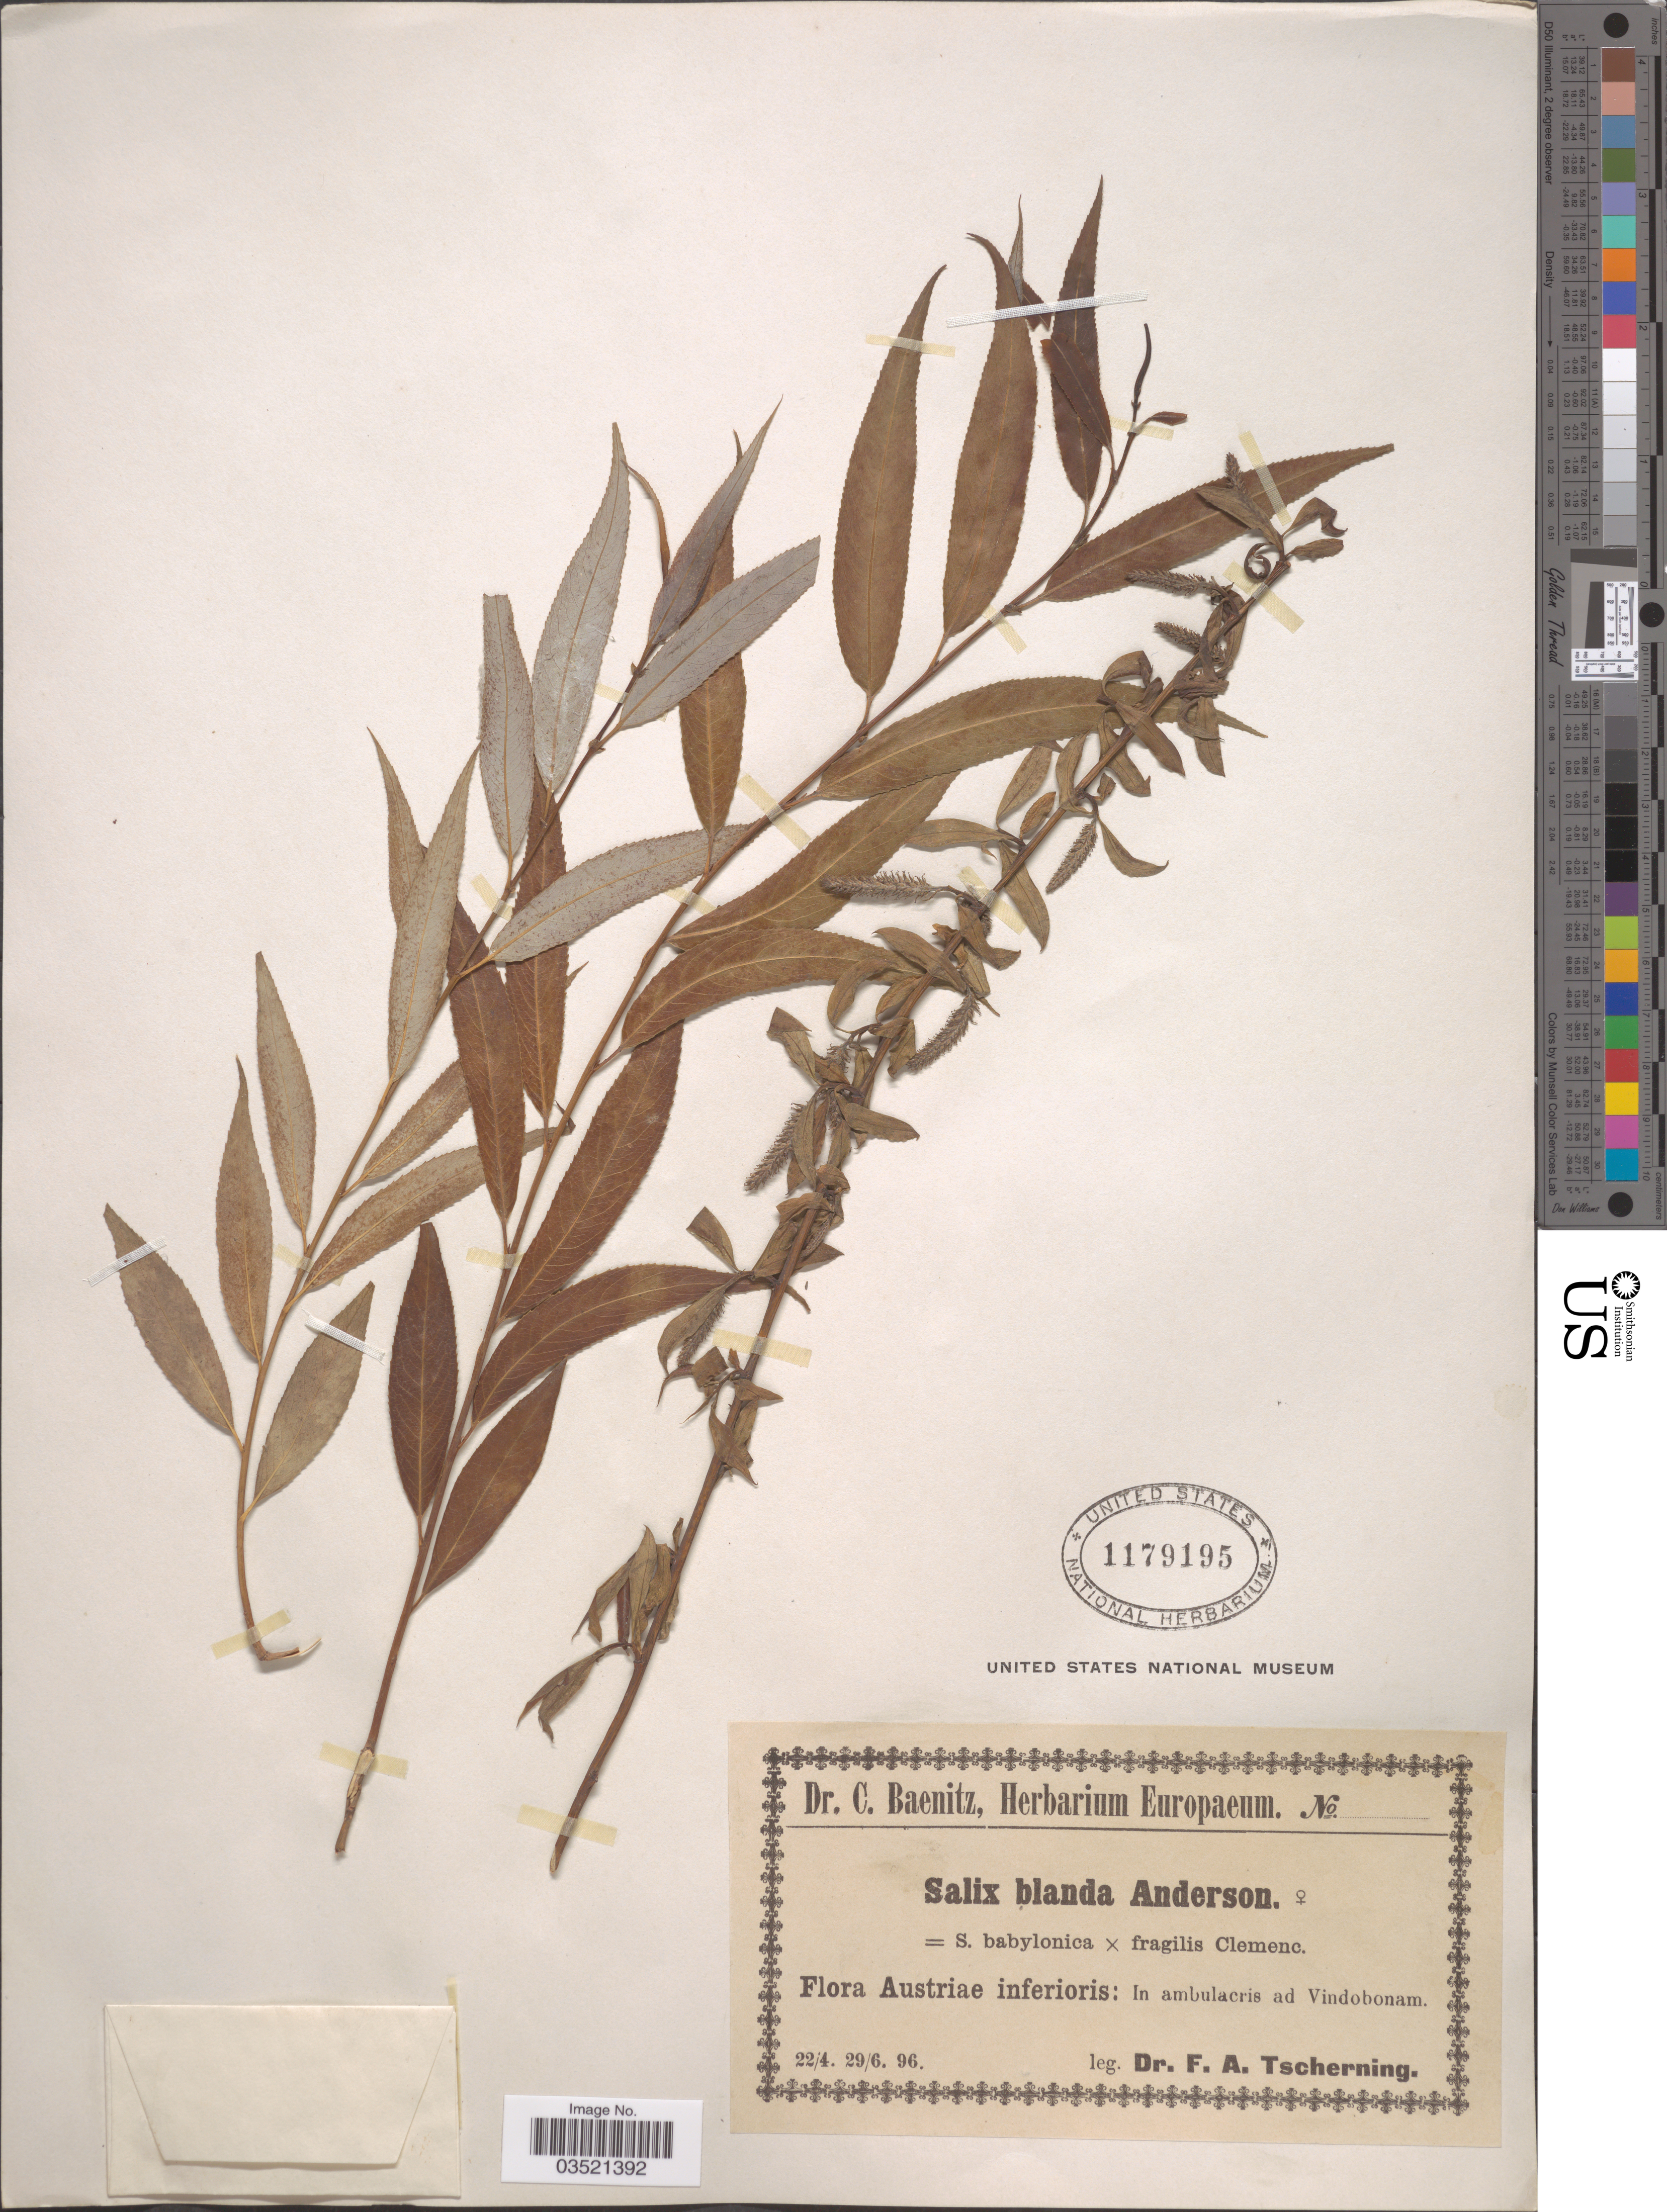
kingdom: Plantae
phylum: Tracheophyta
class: Magnoliopsida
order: Malpighiales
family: Salicaceae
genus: Salix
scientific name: Salix blanda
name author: Andersson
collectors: F. A. Tscherning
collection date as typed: Transcribed d/m/y: 22/4/96 to 29/6/96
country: Austria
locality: Austriæ inferioris: In ambulacris ad Vindobonam.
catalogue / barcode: US 1179195